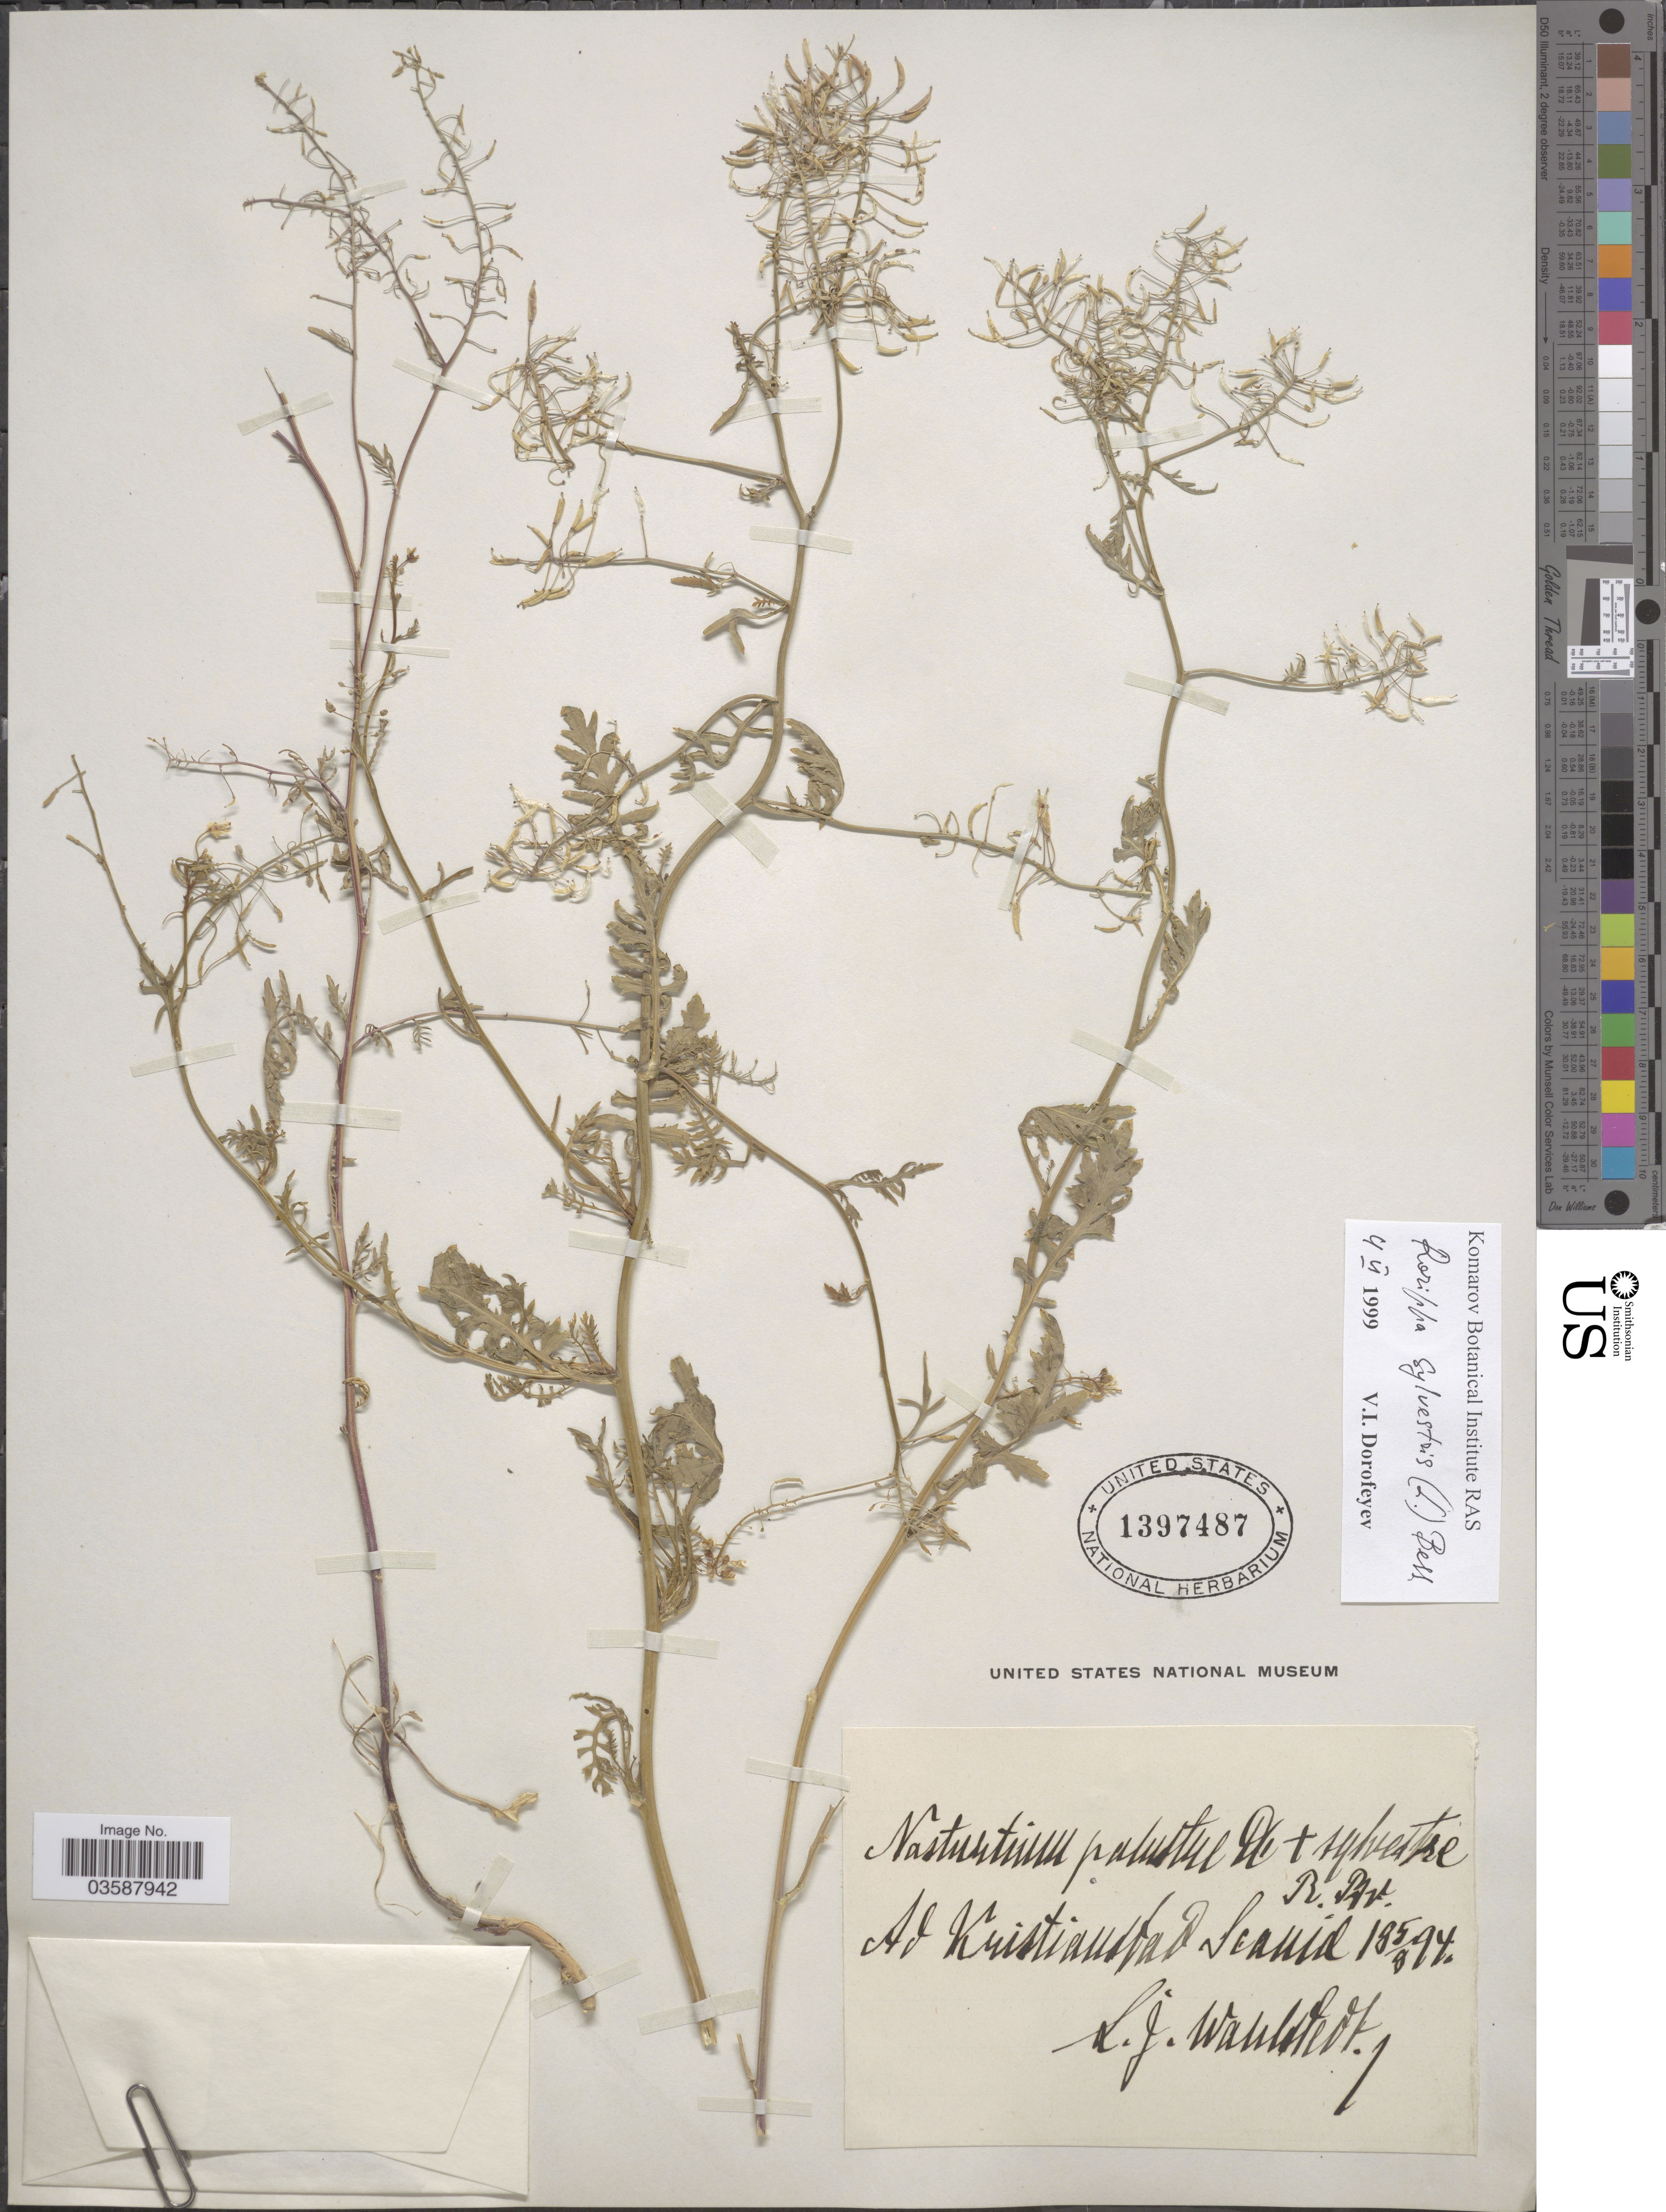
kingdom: Plantae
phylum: Tracheophyta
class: Magnoliopsida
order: Brassicales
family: Brassicaceae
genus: Rorippa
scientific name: Rorippa sylvestris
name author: (L.) Besser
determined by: Dorofeyev, V. I.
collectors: L. J. Wahlstedt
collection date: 1894-08-05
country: Sweden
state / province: Skåne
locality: Ad Kristianstad Scania.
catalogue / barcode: US 1397487